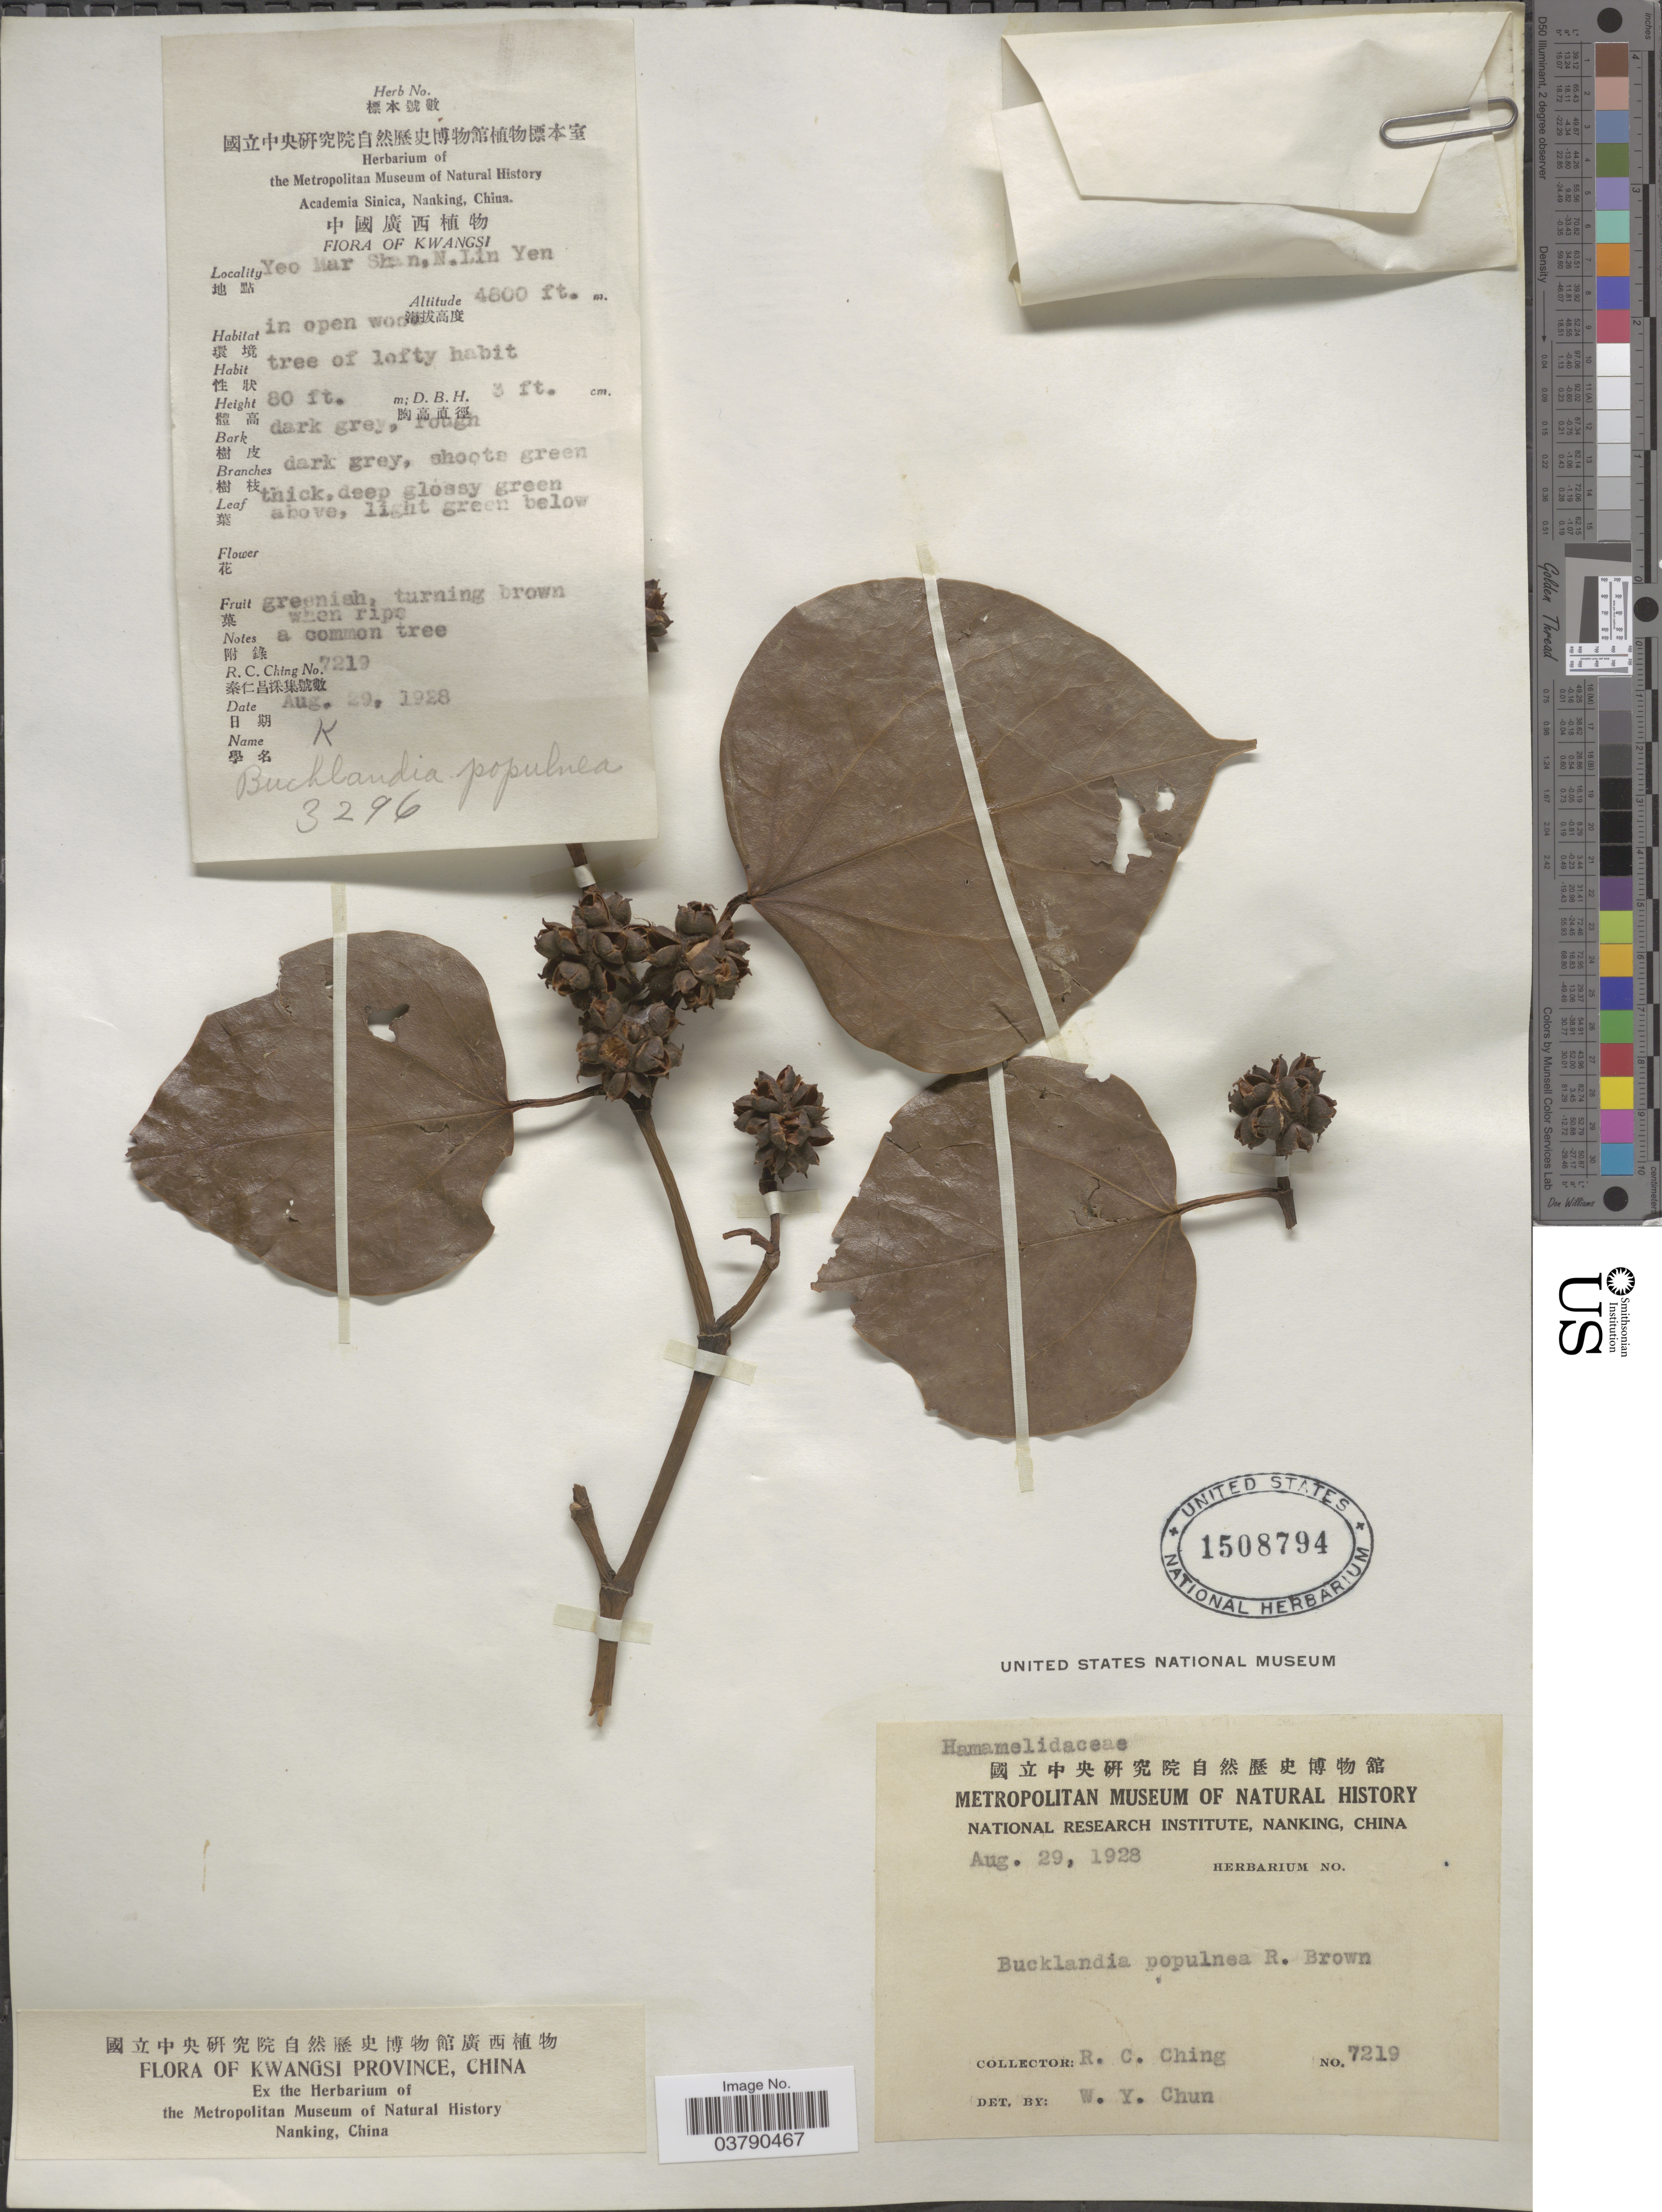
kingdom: Plantae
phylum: Tracheophyta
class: Magnoliopsida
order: Saxifragales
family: Hamamelidaceae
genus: Exbucklandia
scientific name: Exbucklandia populnea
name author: (R. Br. ex Griff.) R.W. Br.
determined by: Strong, Mark T., (BOT), Smithsonian Institution - National Museum of Natural History (UNITED STATES)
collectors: R. C. Ching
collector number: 7219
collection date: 1928-08-29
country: China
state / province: Guangxi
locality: Kwangsi. Kwangsi Province. Yeo Mar Shan,N.Lin Yen.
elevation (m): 1463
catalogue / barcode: US 1508794